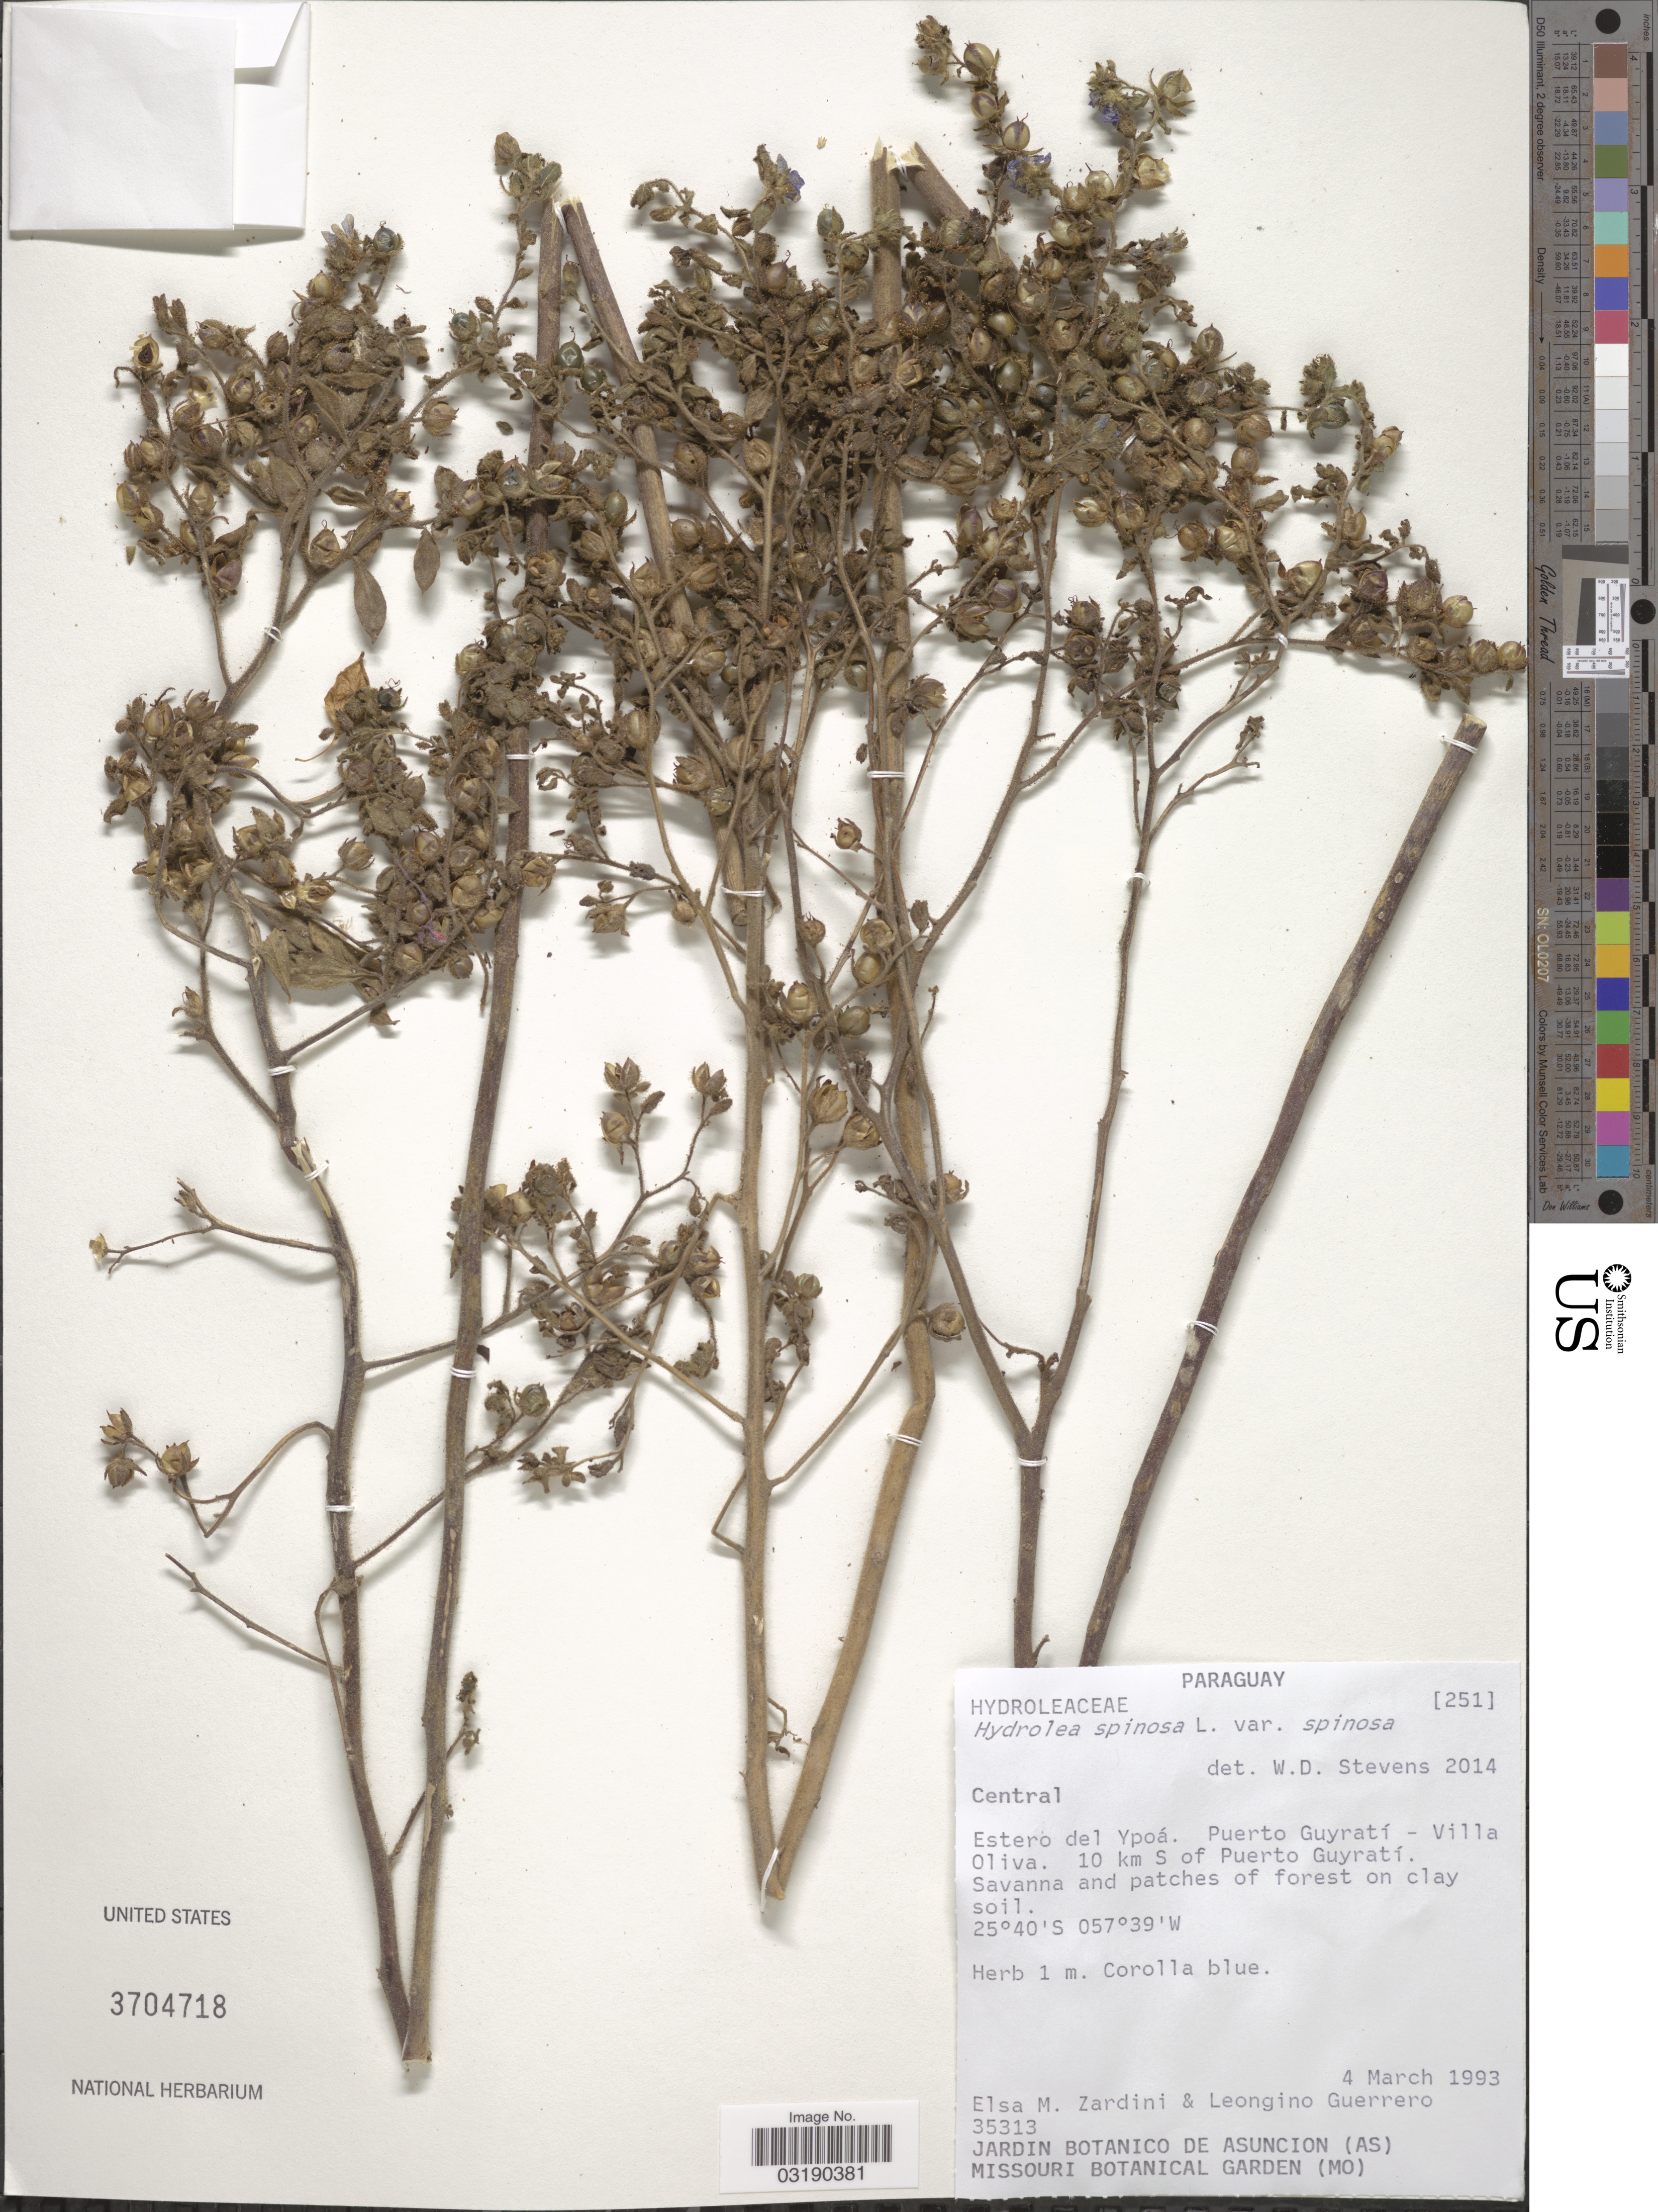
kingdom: Plantae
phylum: Tracheophyta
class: Magnoliopsida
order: Solanales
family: Hydroleaceae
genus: Hydrolea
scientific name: Hydrolea spinosa var. spinosa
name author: L.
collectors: E. M. Zardini & L. Guerrero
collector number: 35313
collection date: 1993-03-04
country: Paraguay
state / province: Central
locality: Estero del Ypoá. Puerto Guyratí - Villa Oliva. 10 km S of Puerto Guyratí.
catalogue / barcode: US 3704718